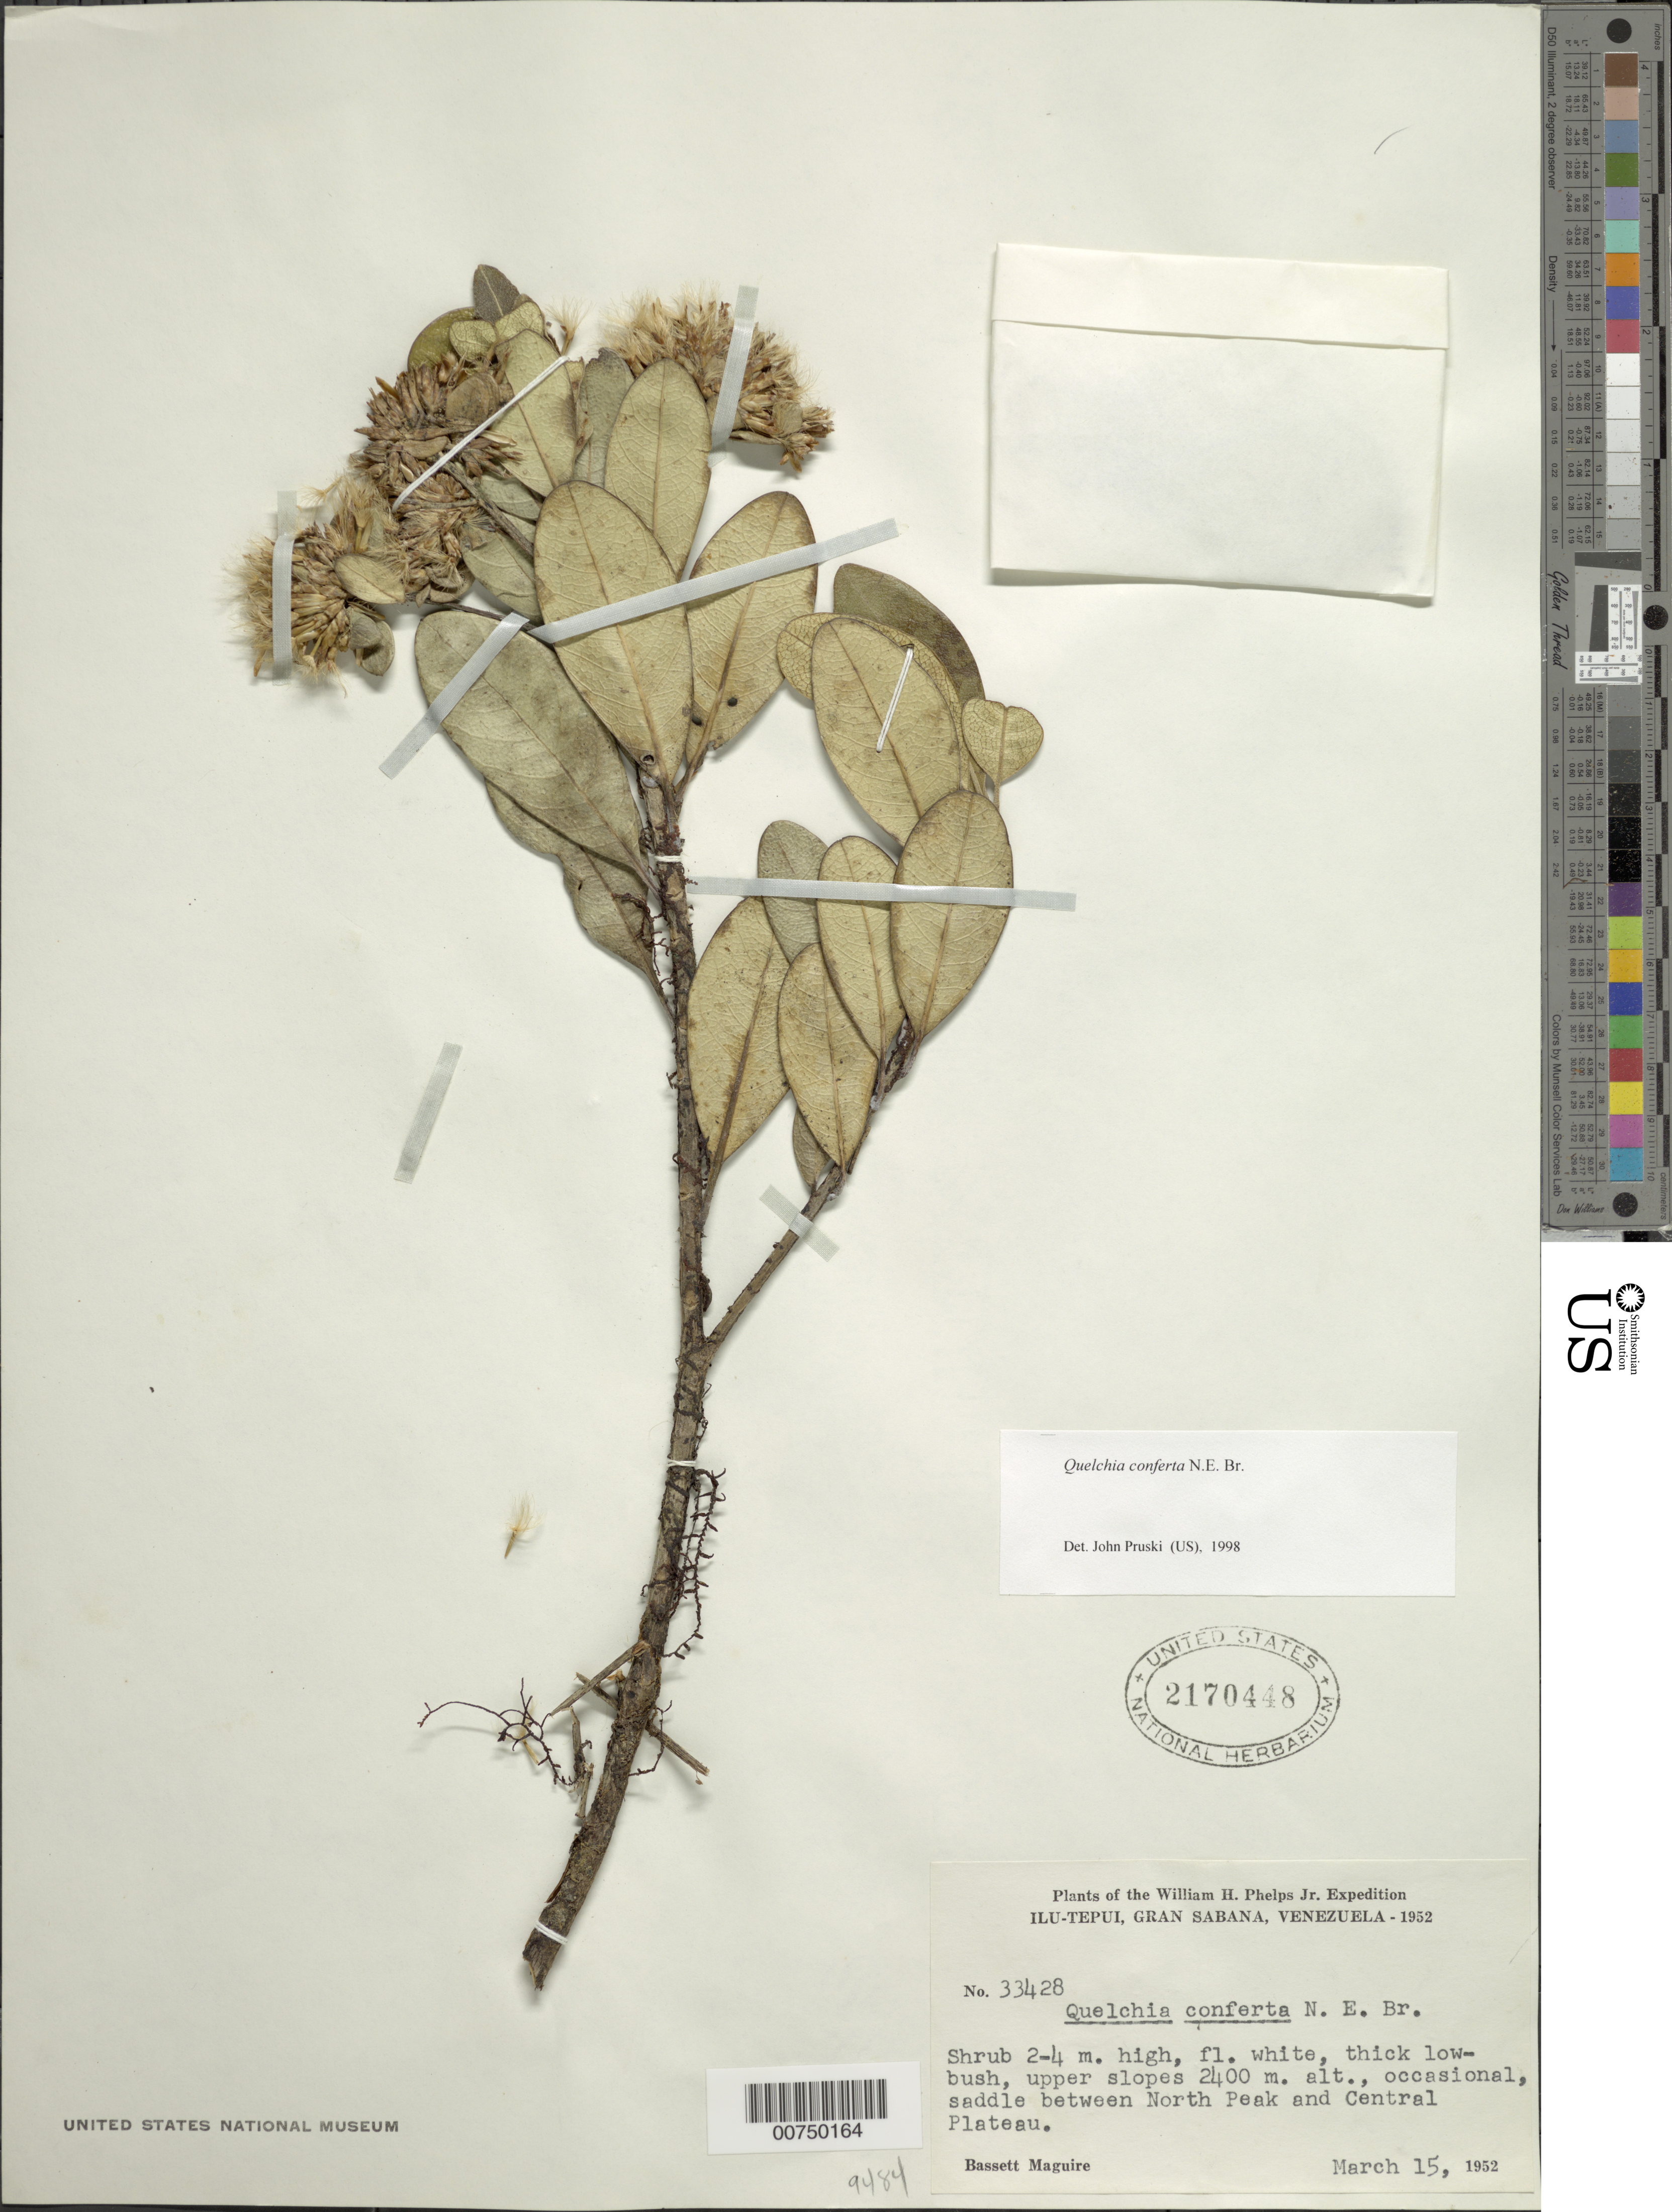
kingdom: Plantae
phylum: Tracheophyta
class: Magnoliopsida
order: Asterales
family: Asteraceae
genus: Quelchia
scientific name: Quelchia conferta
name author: N.E. Br.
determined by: Pruski, J. F.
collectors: B. Maguire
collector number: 33428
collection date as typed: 15-Mar-52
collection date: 1952-03-15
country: Venezuela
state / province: Bolívar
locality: Gran Sabana, Ilu-tepuí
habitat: Upper slopes, saddle between North Peak and Central Planteau.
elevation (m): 2400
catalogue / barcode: US 2170448